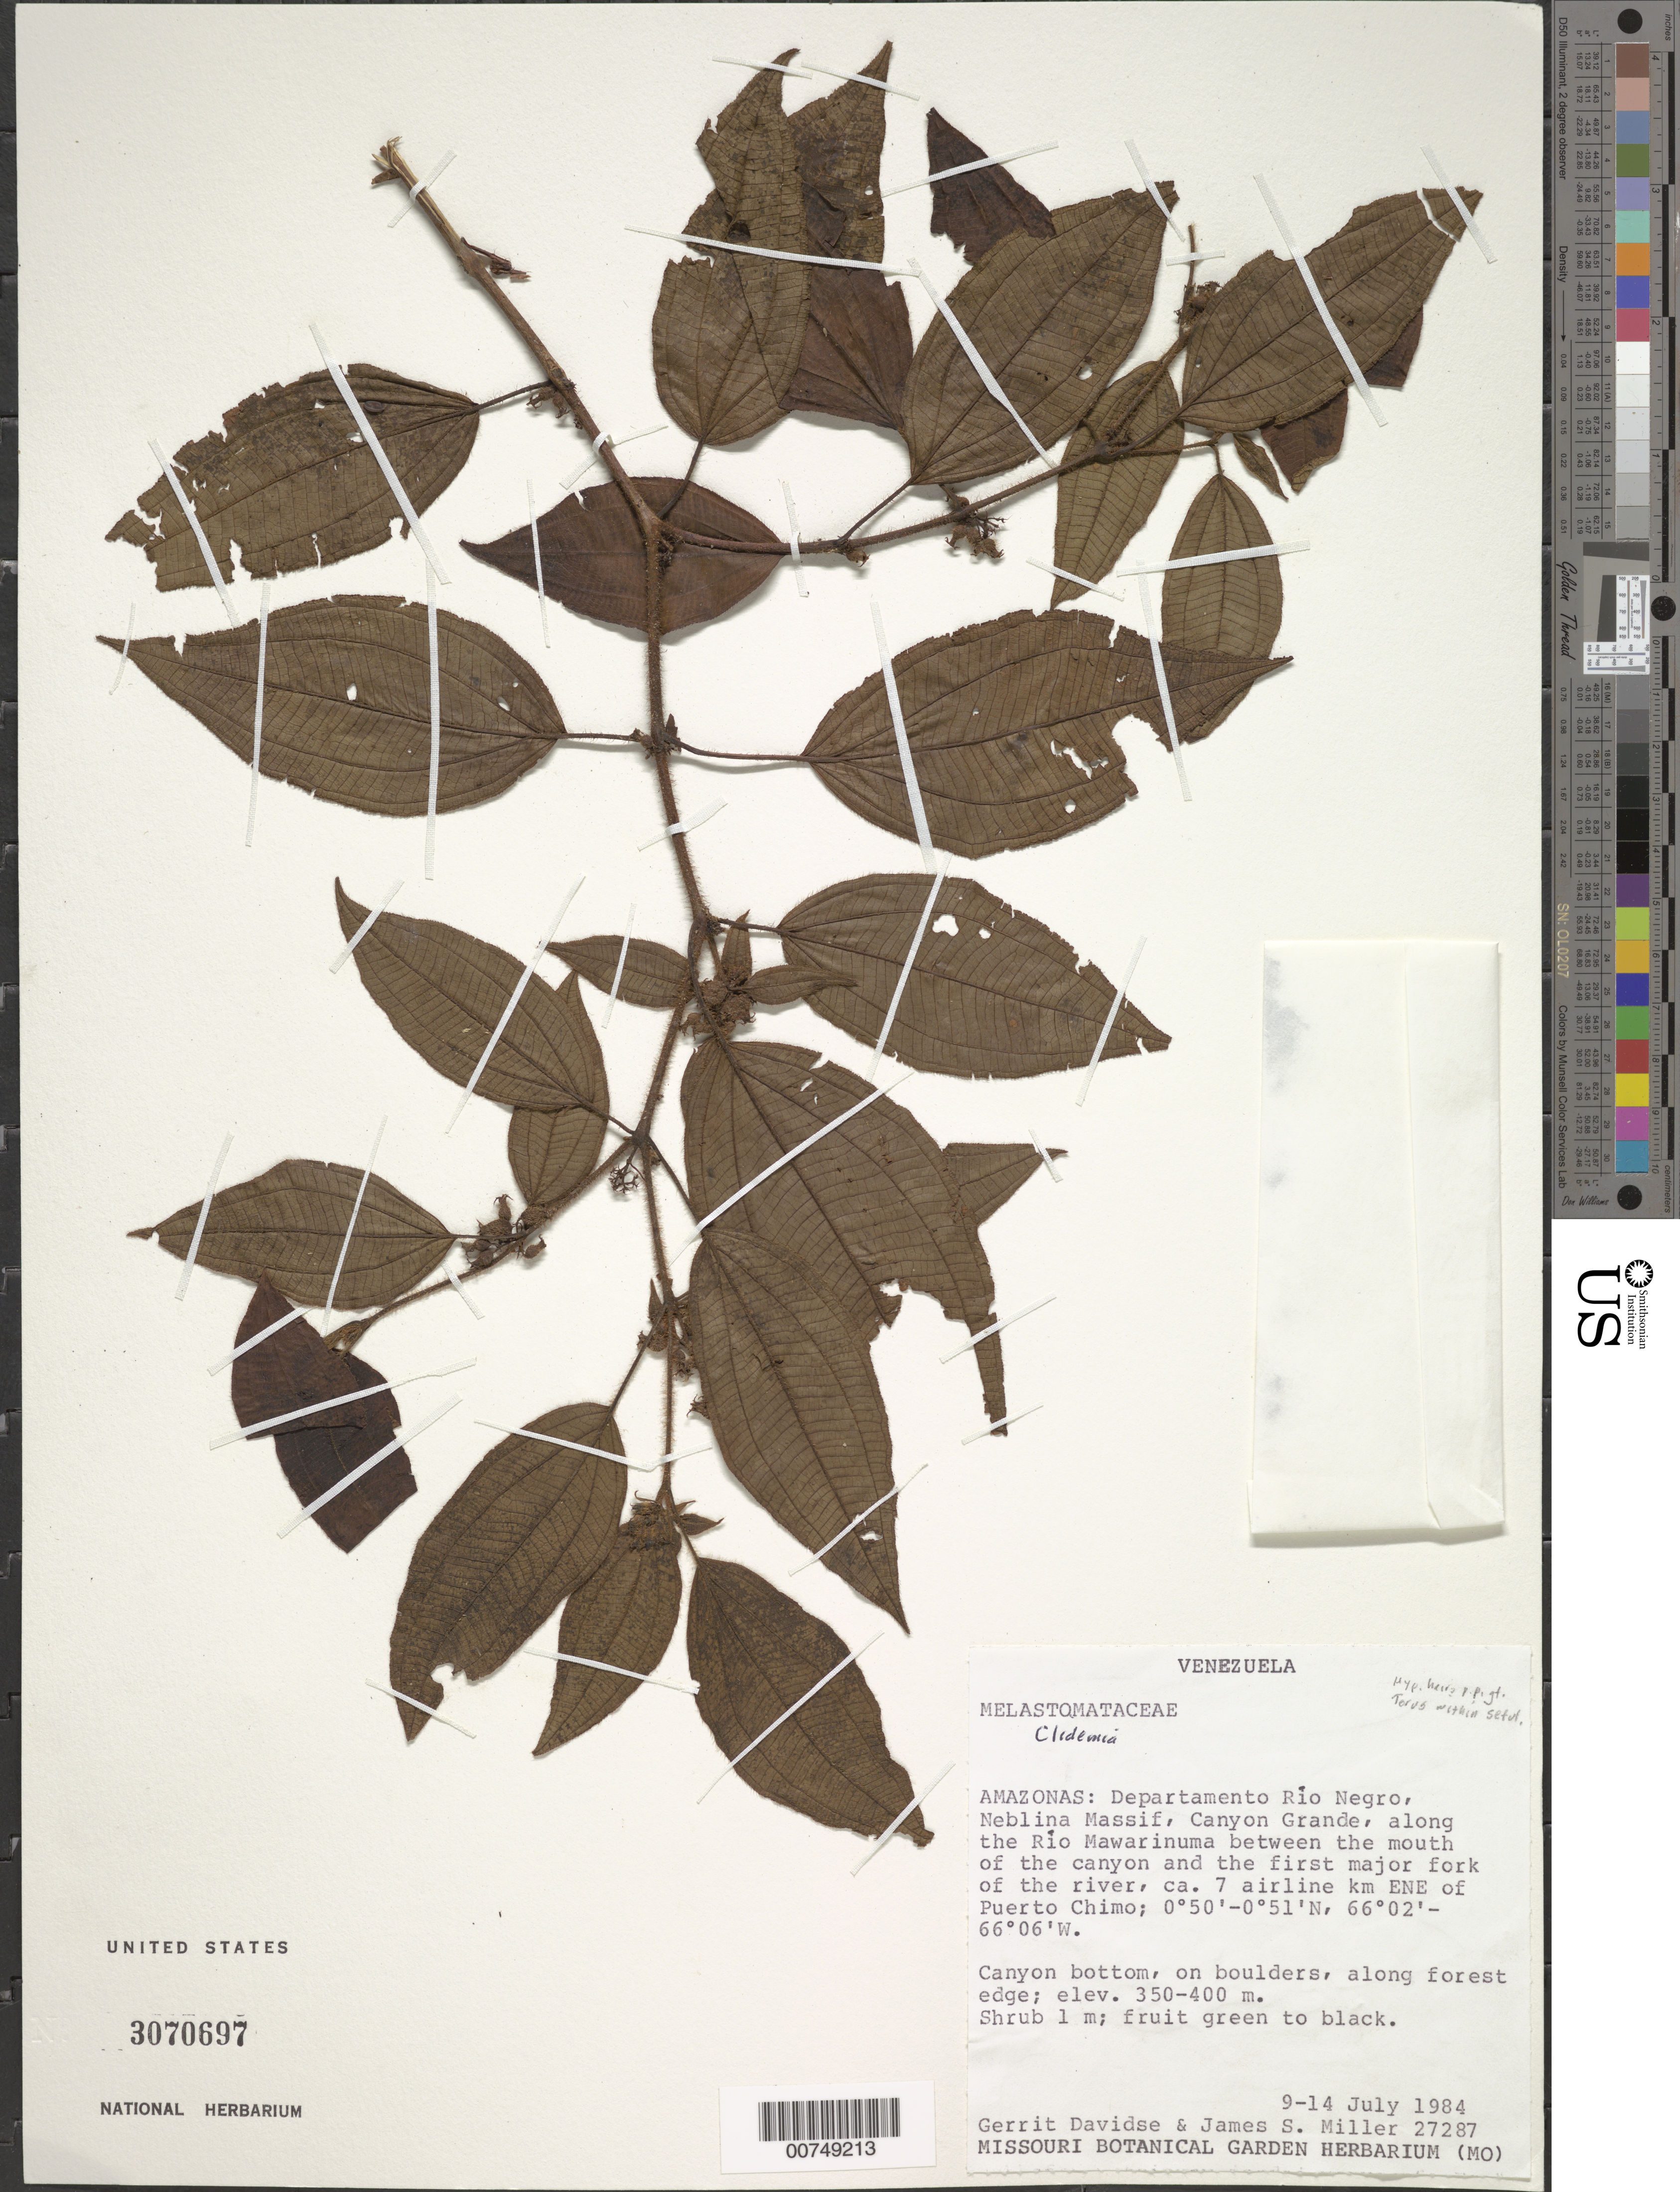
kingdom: Plantae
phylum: Tracheophyta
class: Magnoliopsida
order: Myrtales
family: Melastomataceae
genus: Clidemia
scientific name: Clidemia sp.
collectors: G. Davidse & J. S. Miller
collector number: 27287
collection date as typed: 9-Jul-84 to 14-Jul-84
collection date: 1984-07-09/1984-07-14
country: Venezuela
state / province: Amazonas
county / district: Río Negro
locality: Neblina Massif, Canyon Grande, along Río Mawarinuma, 7 airline km E-NE of Puerto Chimo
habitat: Canyon bottom, on boulders, along forest edge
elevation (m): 350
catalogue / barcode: US 3070697